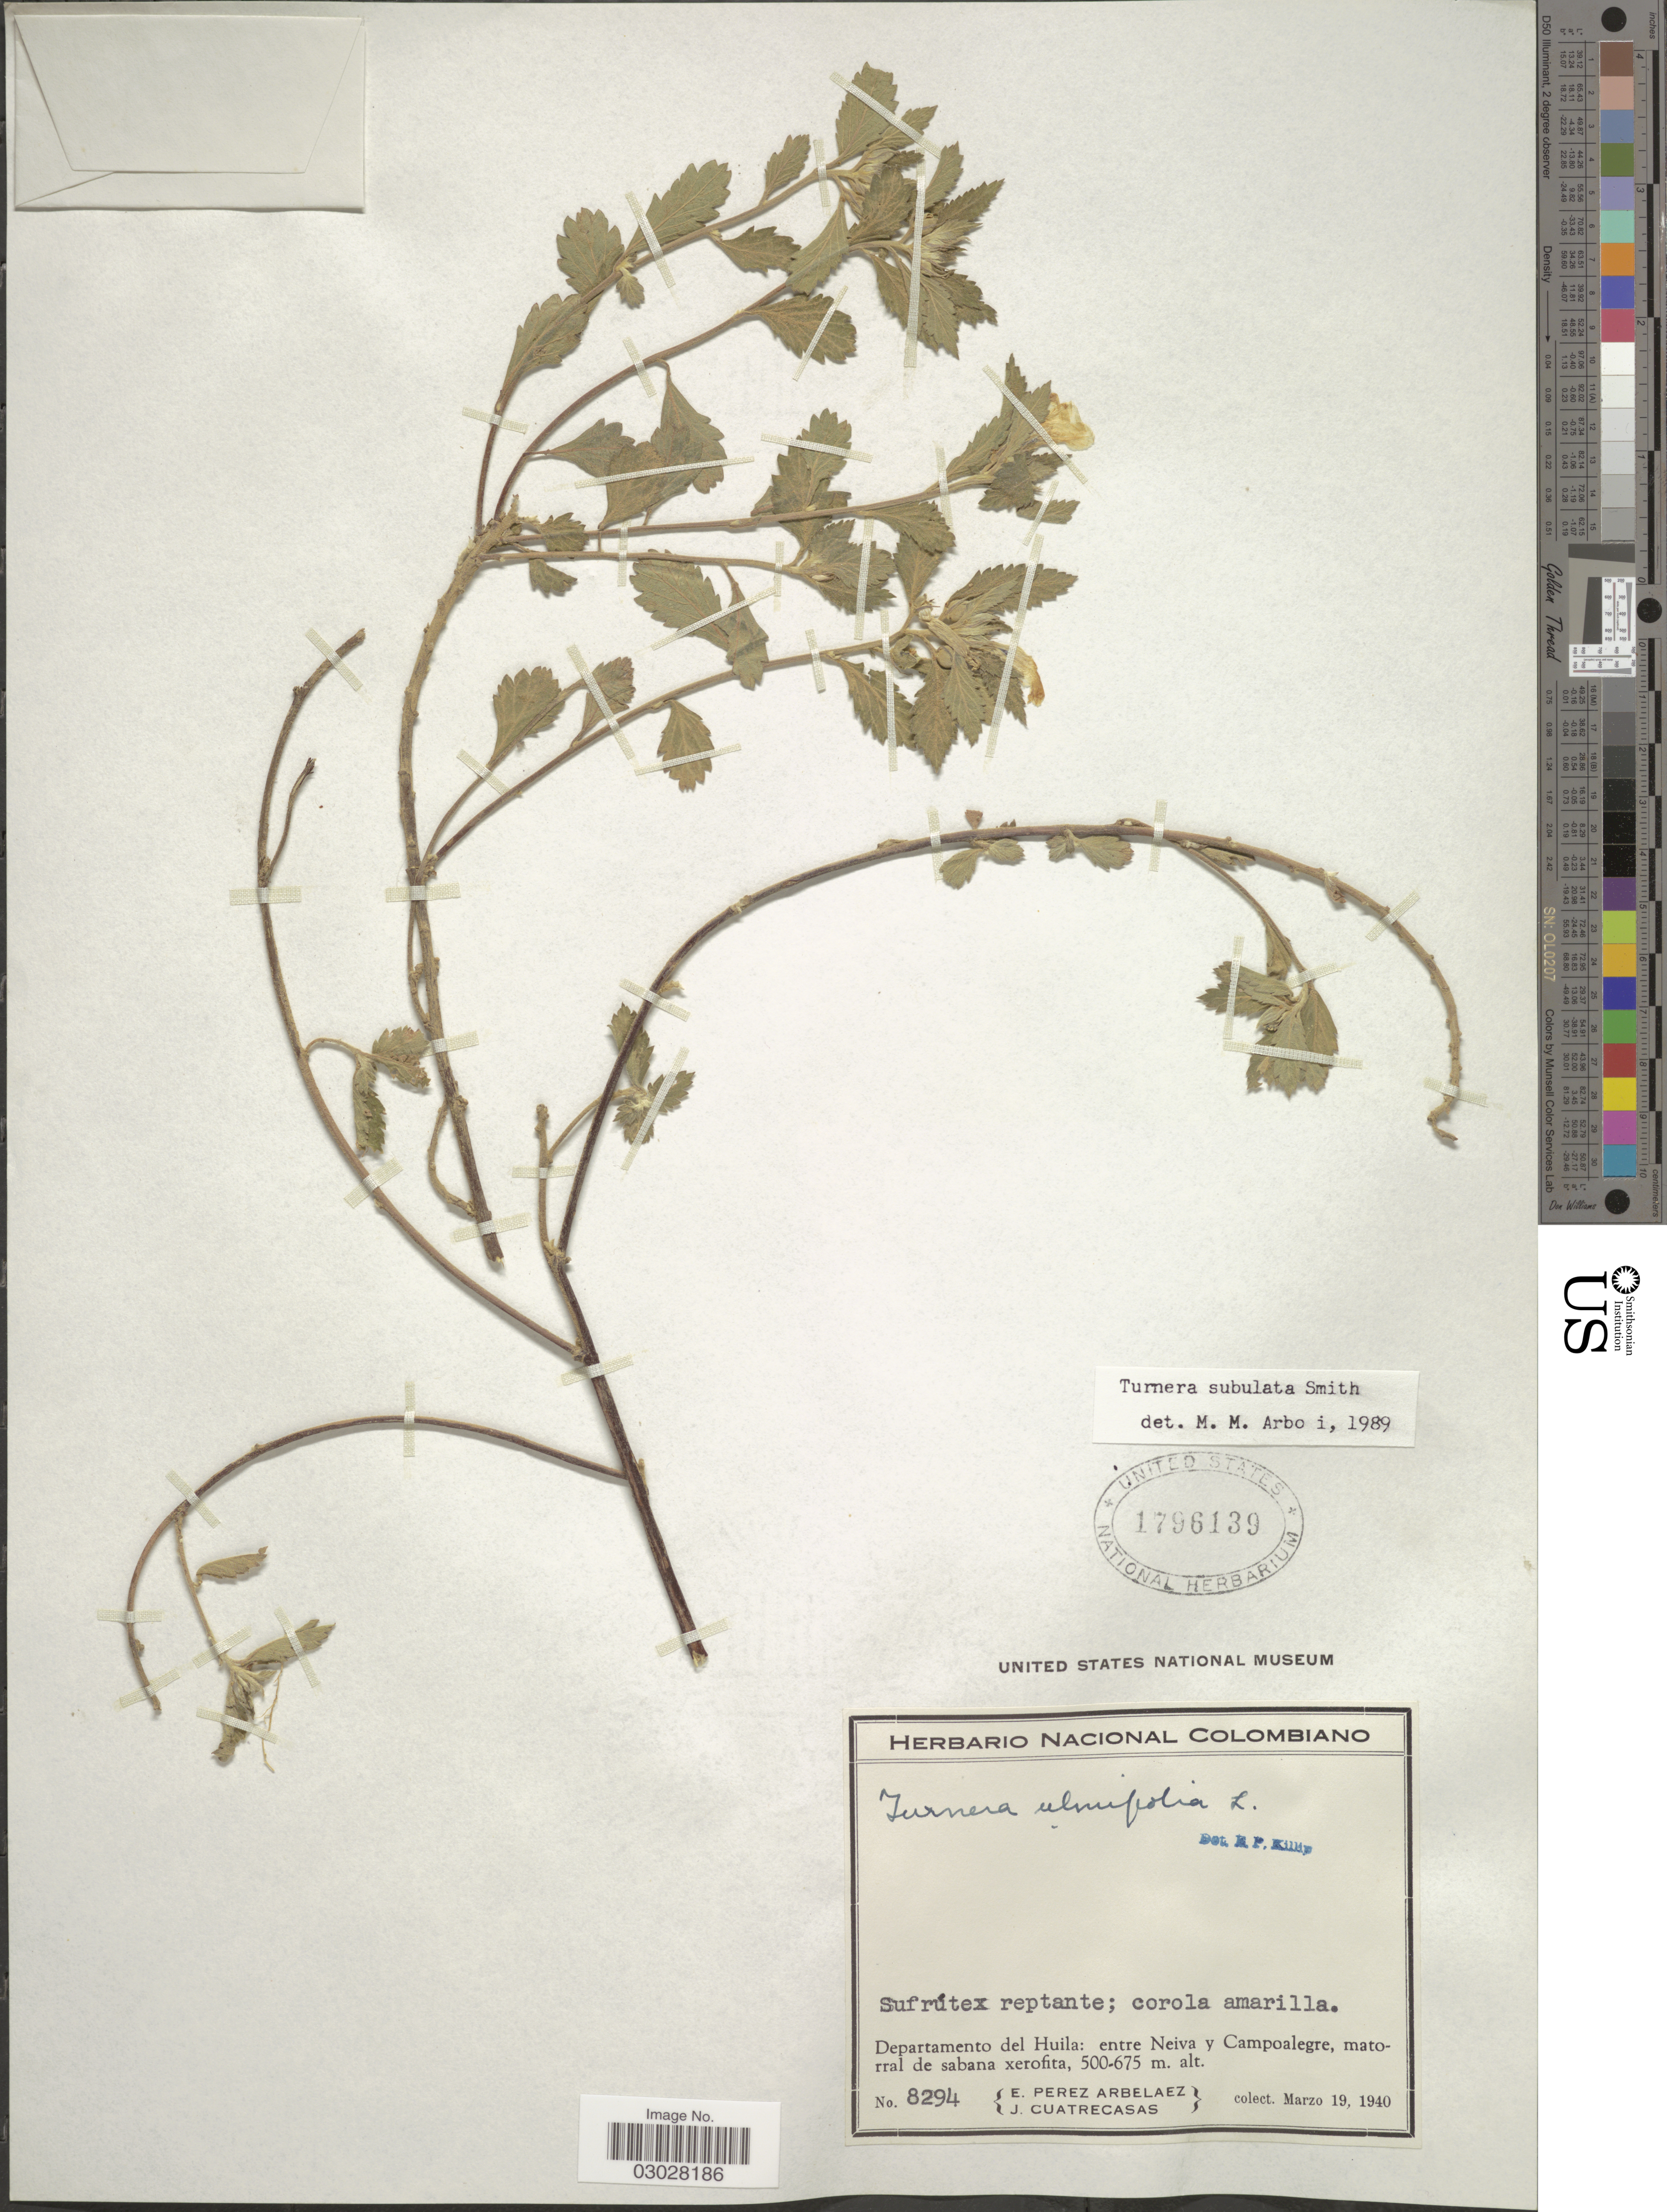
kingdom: Plantae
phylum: Tracheophyta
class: Magnoliopsida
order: Malpighiales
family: Turneraceae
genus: Turnera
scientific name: Turnera subulata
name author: Sm.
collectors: E. Pérez Arbeláez & J. Cuatrecasas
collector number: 8294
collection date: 1940-03-19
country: Colombia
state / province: Huila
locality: Departamento del Huila: entre Neiva y Campoalegre, matorral de sabana xerofita.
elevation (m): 500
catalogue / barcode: US 1796139